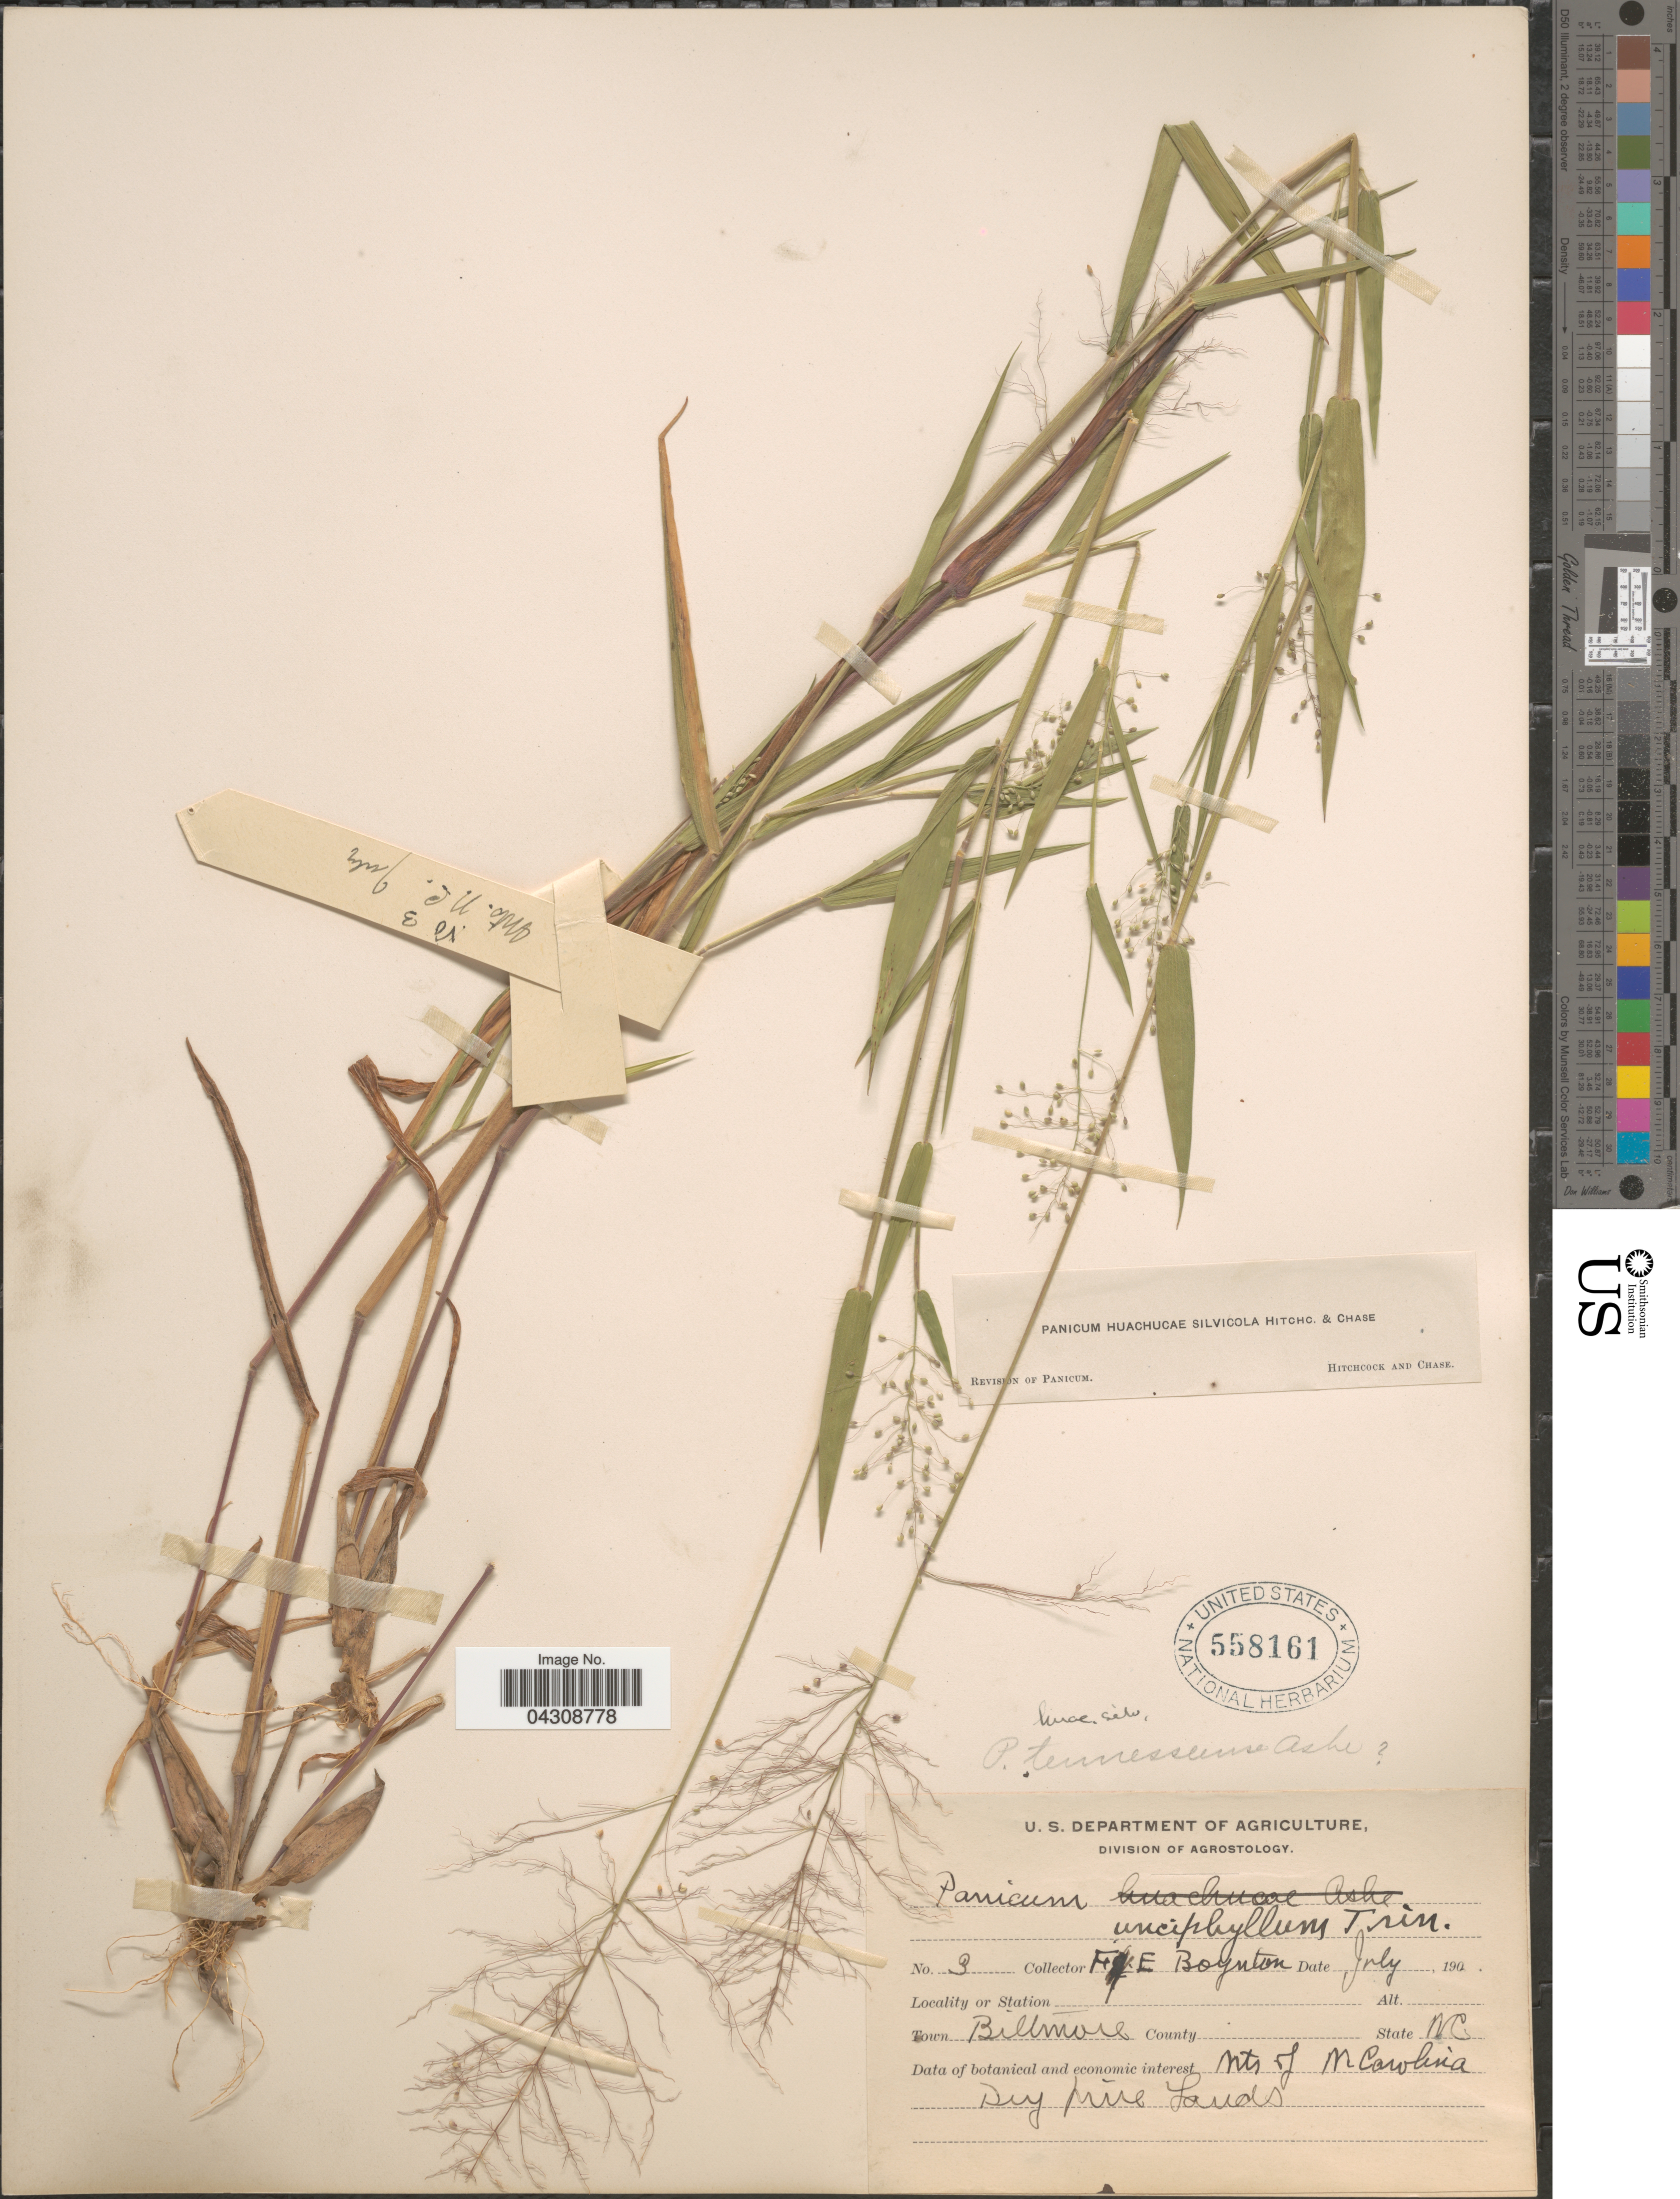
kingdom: Plantae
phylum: Tracheophyta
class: Liliopsida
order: Poales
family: Poaceae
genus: Dichanthelium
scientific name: Dichanthelium acuminatum var. acuminatum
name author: (Sw.) Gould & C.A. Clark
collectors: F. Boynton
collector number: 3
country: United States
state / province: North Carolina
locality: Town Biltmore. Mts of N.Carolina. Dry pine lands.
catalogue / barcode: US 558161